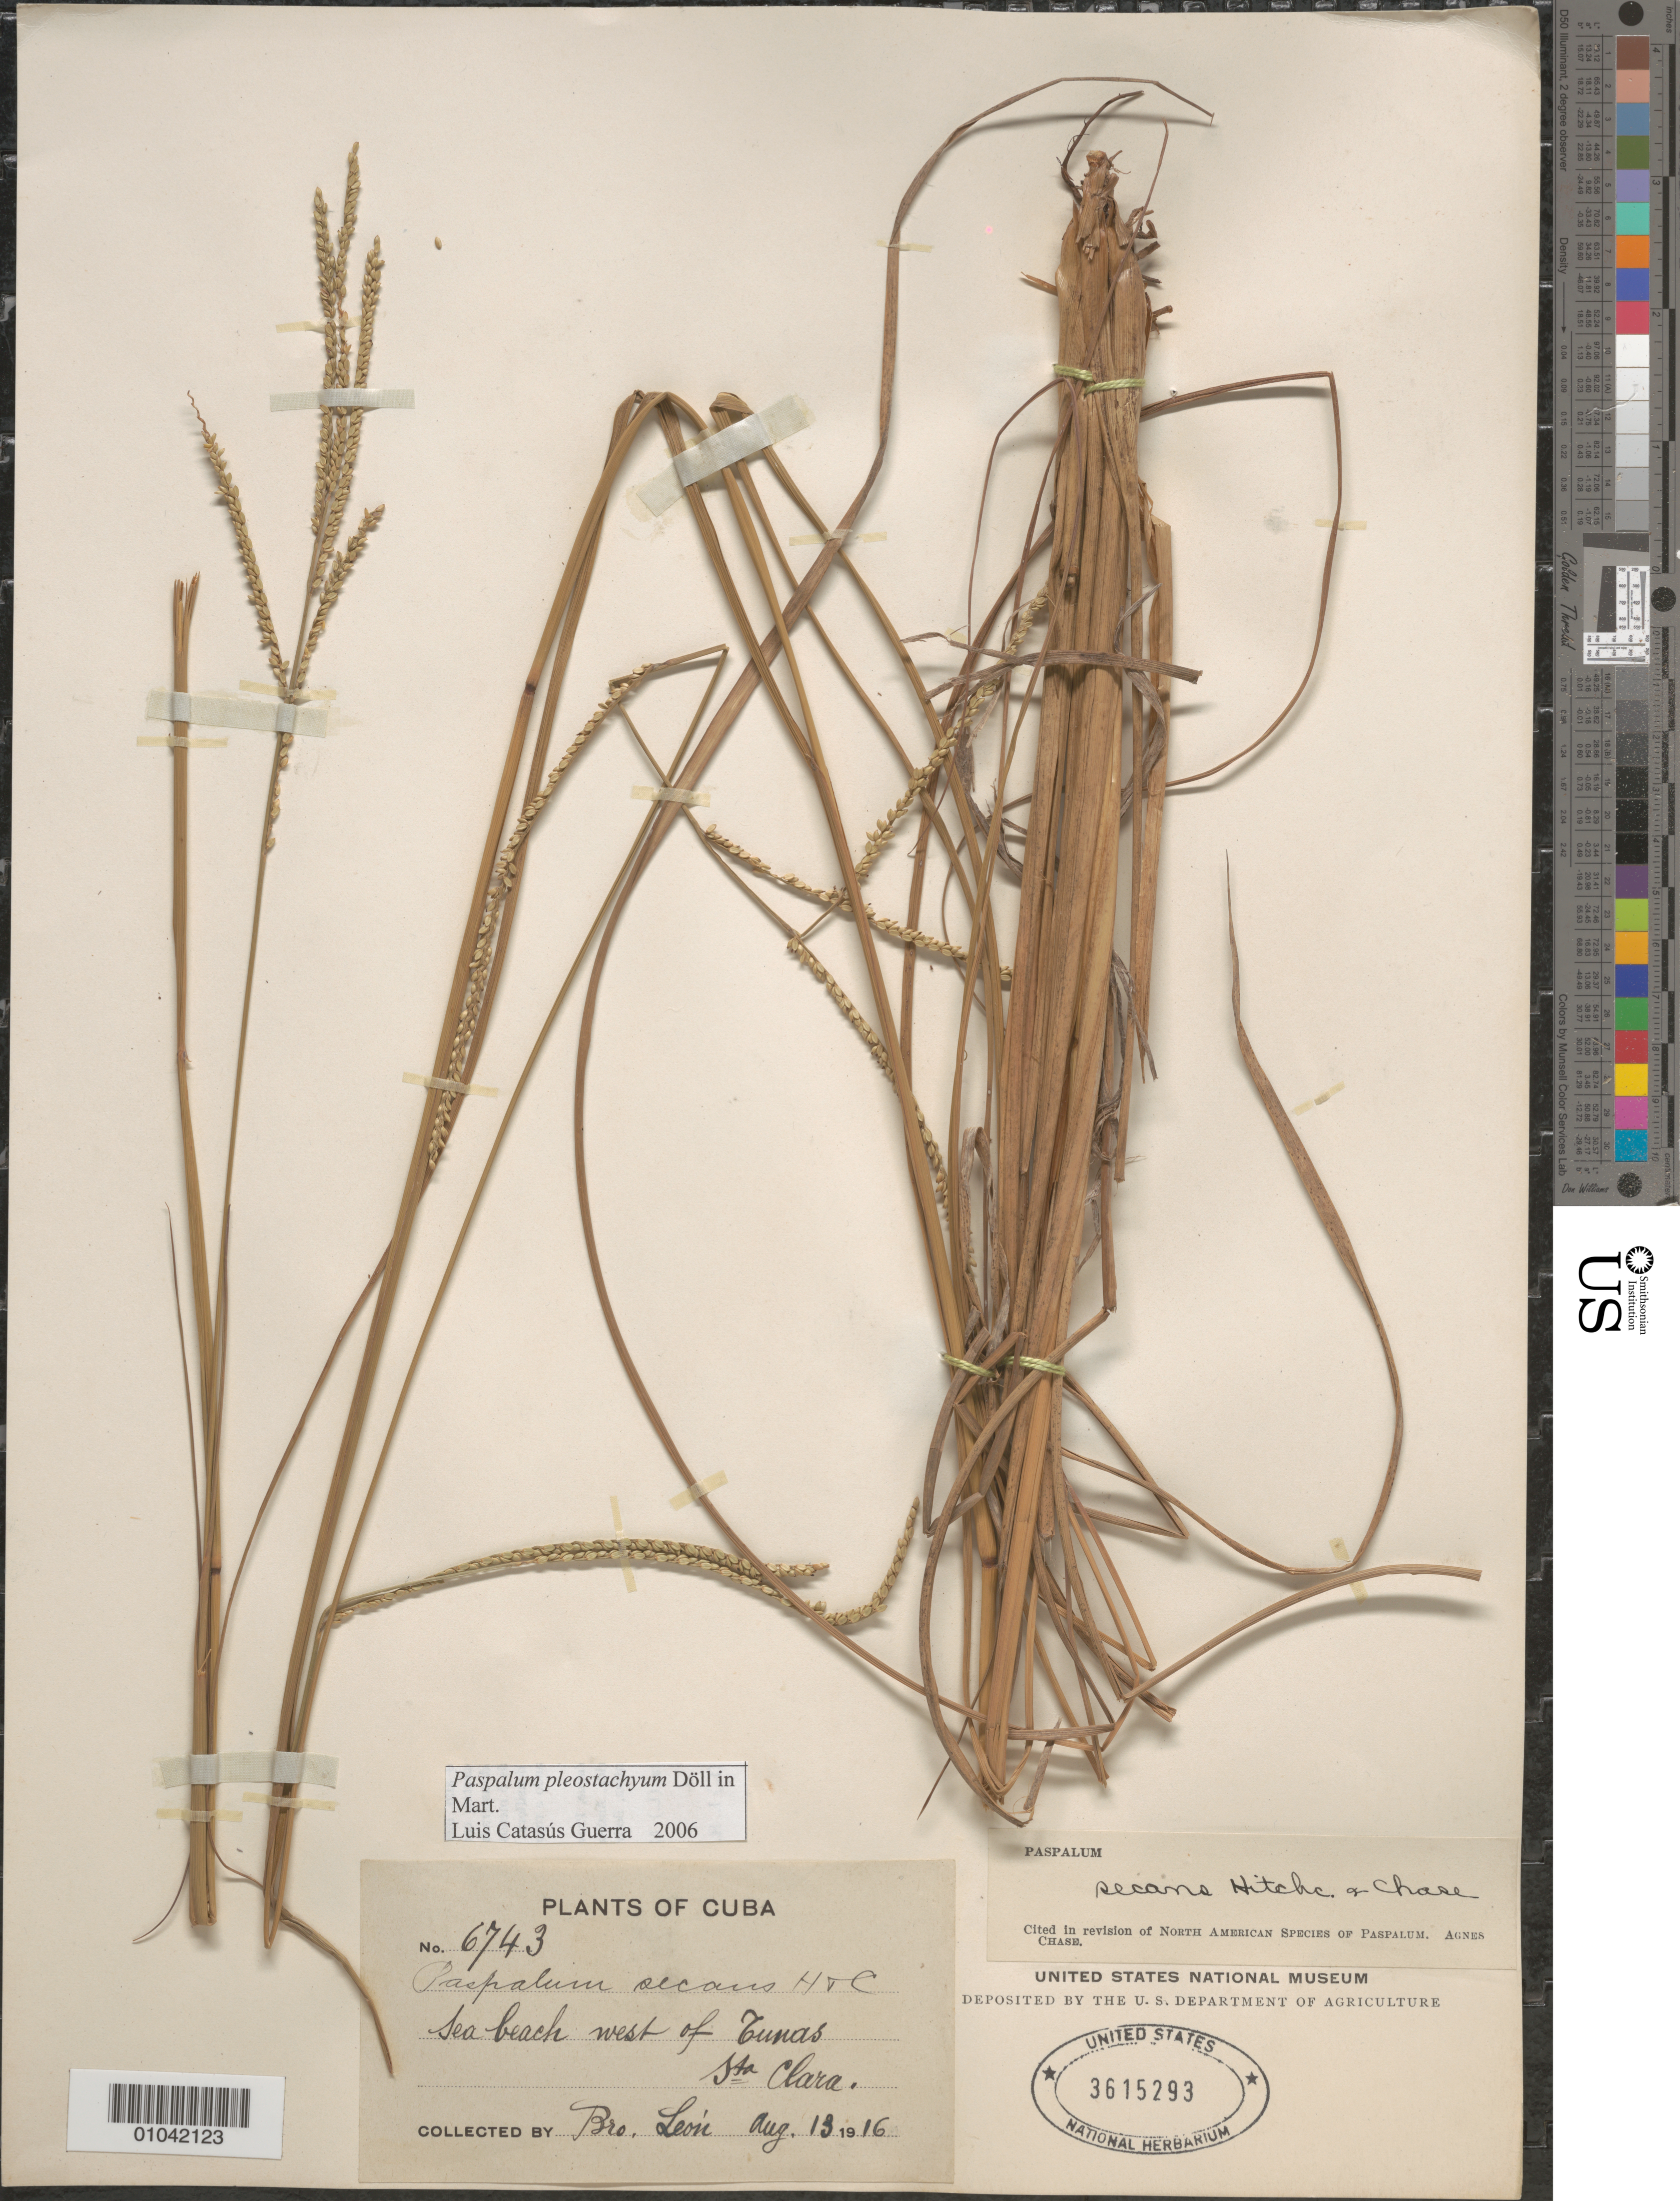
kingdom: Plantae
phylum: Tracheophyta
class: Liliopsida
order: Poales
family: Poaceae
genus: Paspalum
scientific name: Paspalum pleostachyum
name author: Döll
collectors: Bro. León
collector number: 6743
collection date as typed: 13 Aug 1916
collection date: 1916-08-13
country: Cuba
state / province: Villa Clara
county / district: Santa Clara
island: Cuba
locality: W of Cunas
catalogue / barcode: US 3615293